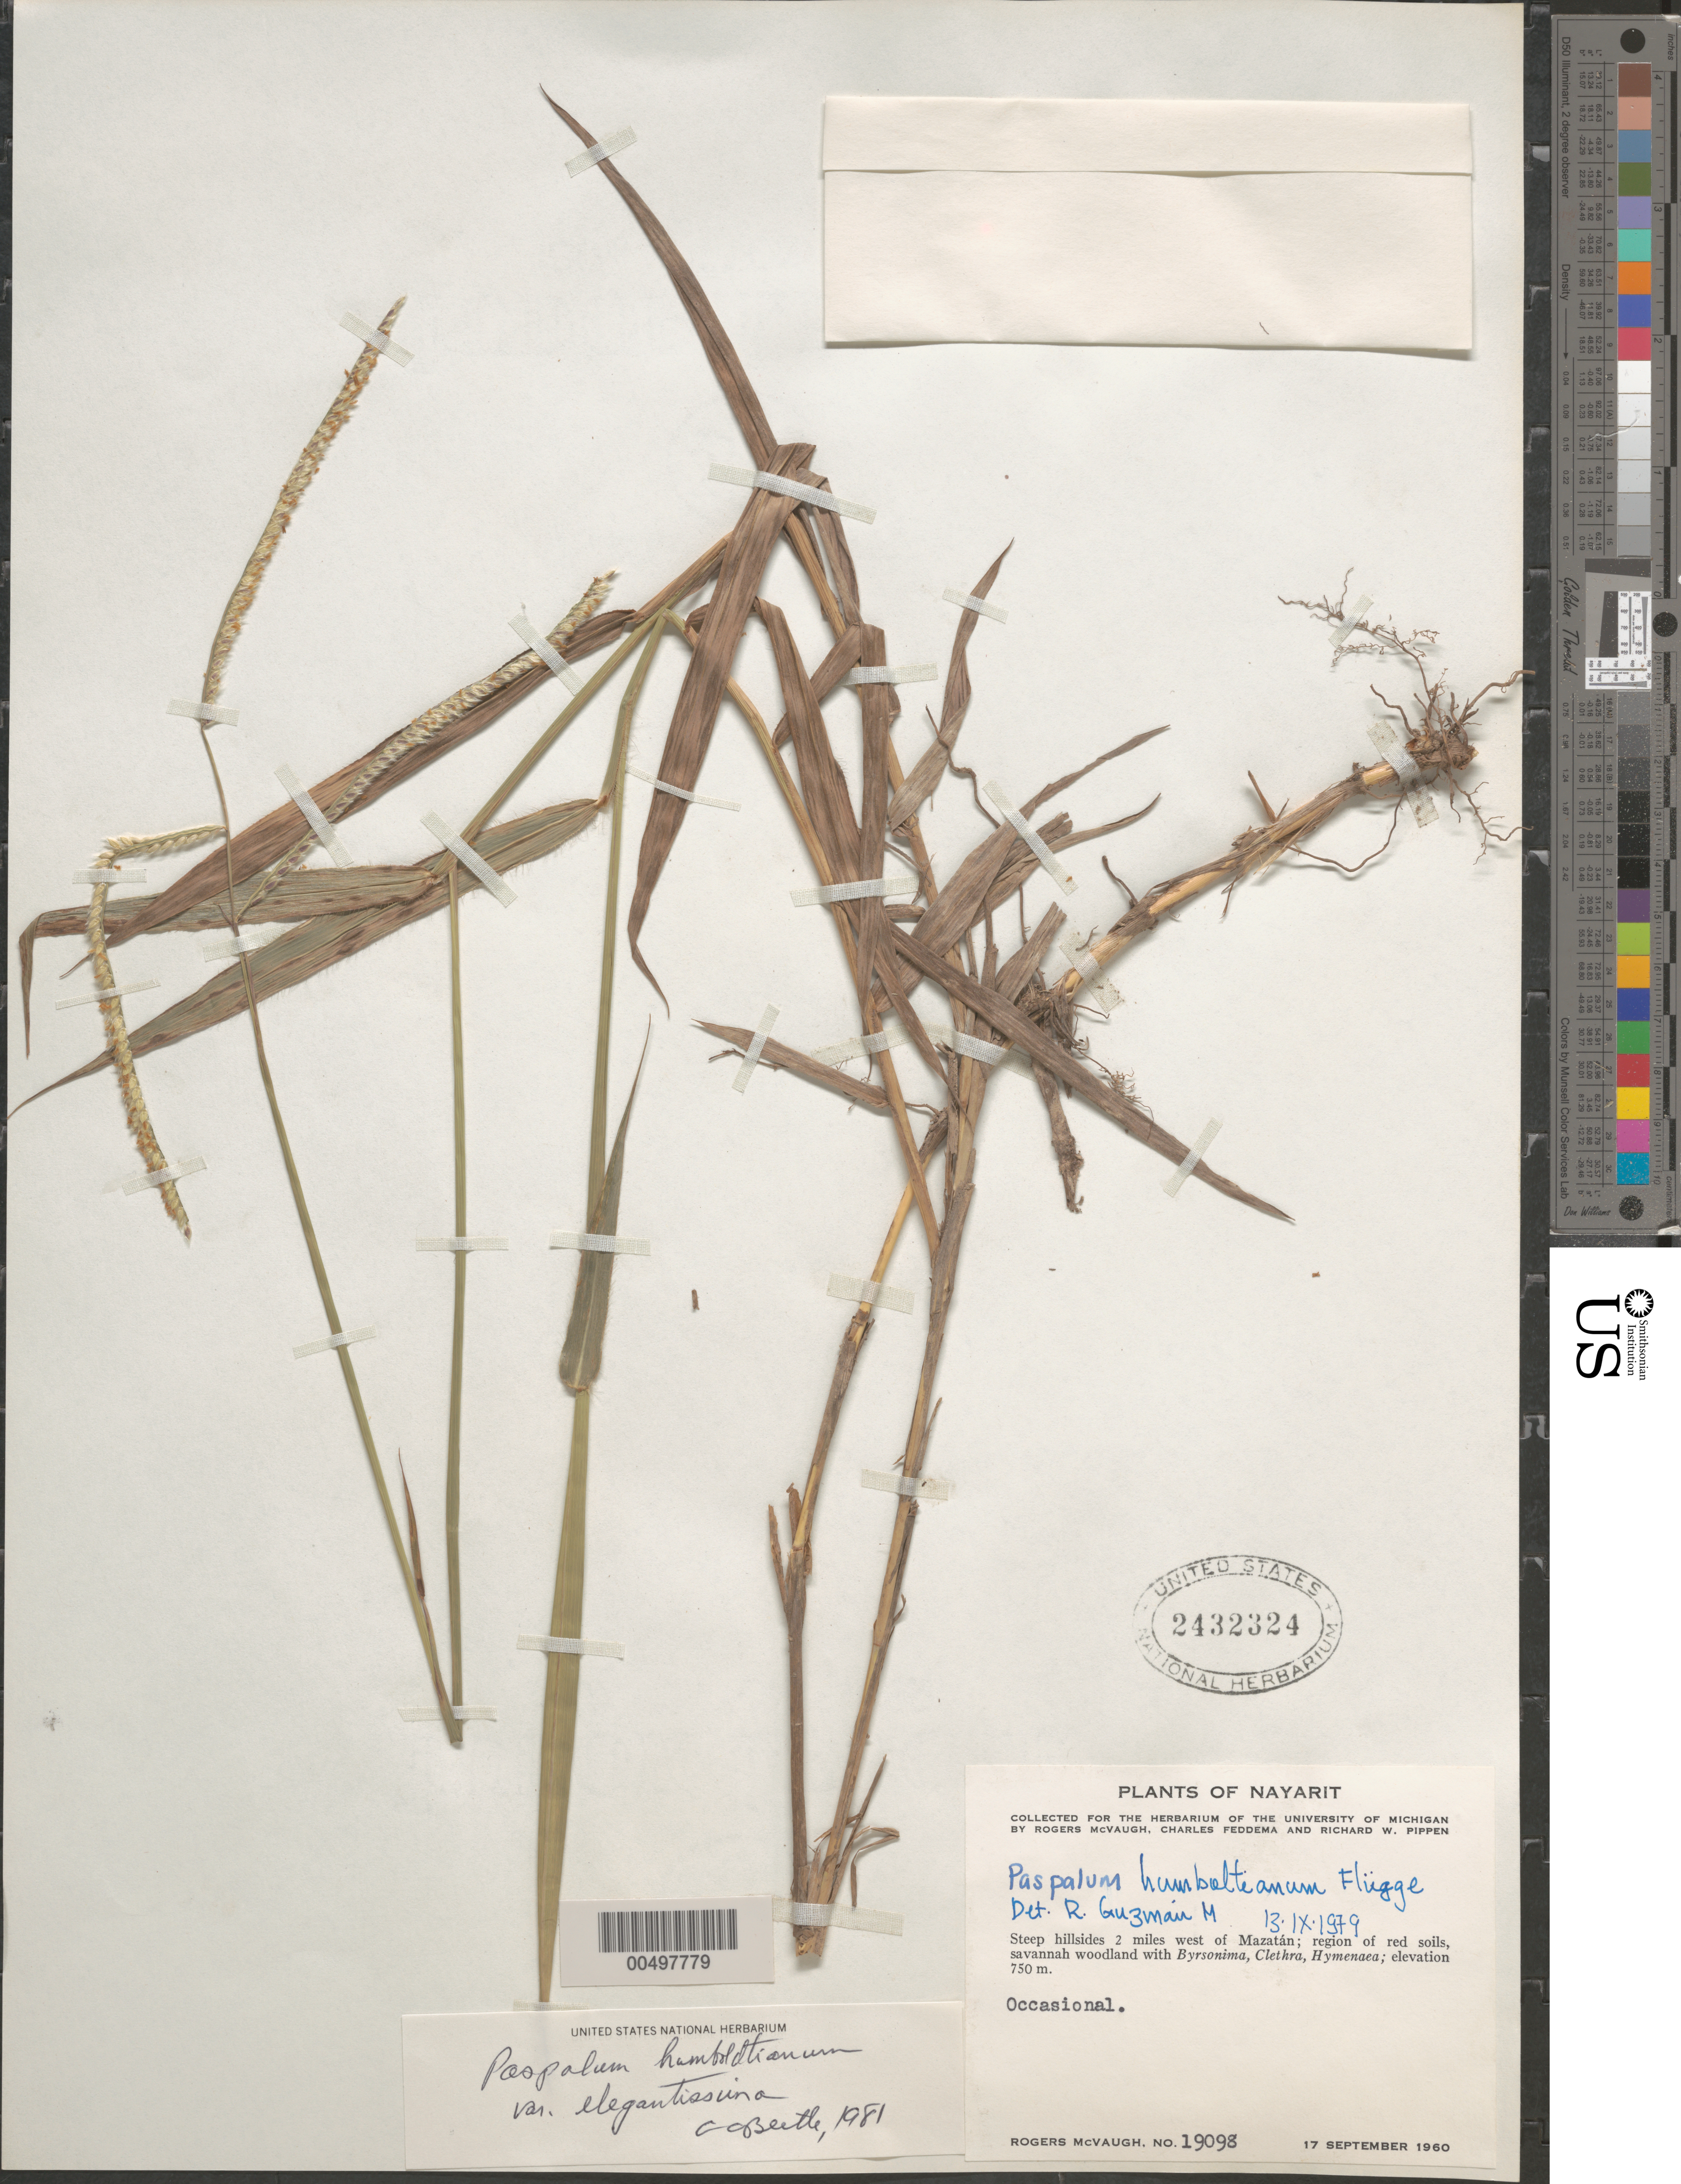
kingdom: Plantae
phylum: Tracheophyta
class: Liliopsida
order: Poales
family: Poaceae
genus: Paspalum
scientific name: Paspalum humboldtianum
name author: Flüggé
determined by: Beetle, Alan A.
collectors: R. McVaugh, C. Feddema & R. W. Pippen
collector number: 19098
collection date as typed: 17 Sep 1960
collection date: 1960-09-17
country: Mexico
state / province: Nayarit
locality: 2 mi W of Mazatlán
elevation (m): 750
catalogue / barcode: US 2432324